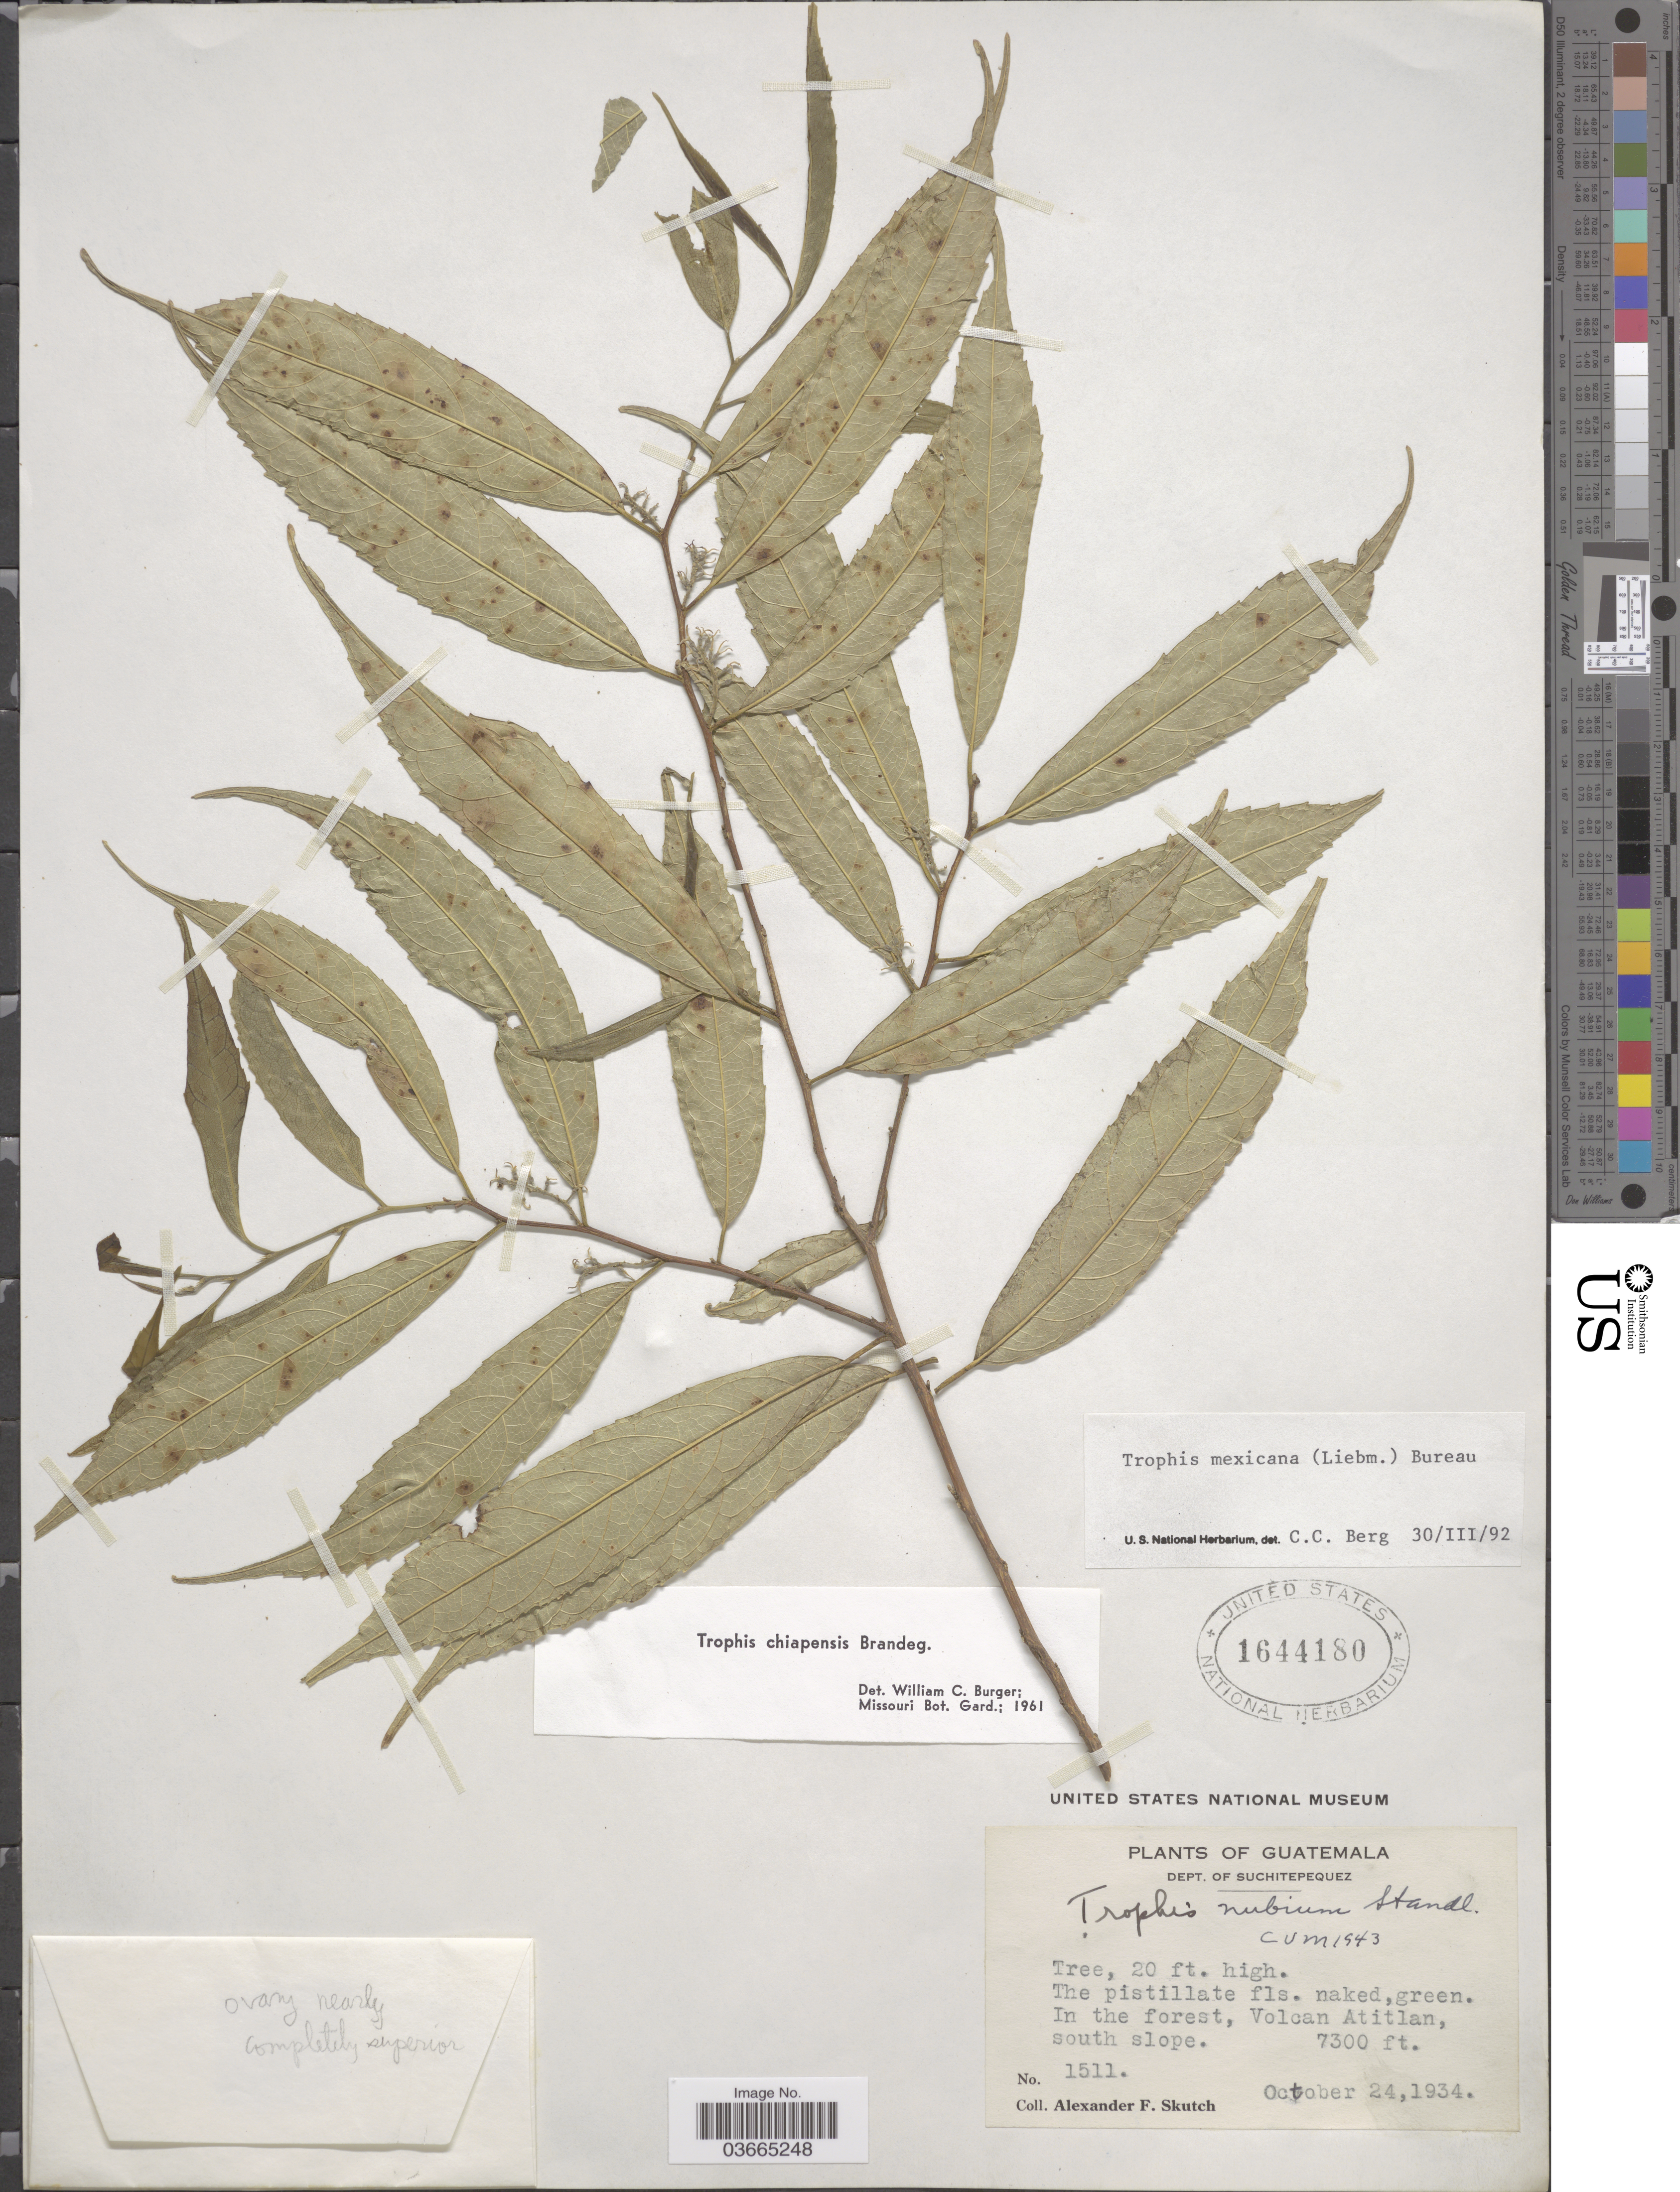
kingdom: Plantae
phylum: Tracheophyta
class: Magnoliopsida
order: Rosales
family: Moraceae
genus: Trophis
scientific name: Trophis mexicana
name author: (Liebm.) Bureau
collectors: A. F. Skutch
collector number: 1511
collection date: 1934-10-24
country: Guatemala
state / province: Suchitepequez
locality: Dept. of Suchitepequez. Volcan Atitlan, south slope.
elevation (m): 2225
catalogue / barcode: US 1644180